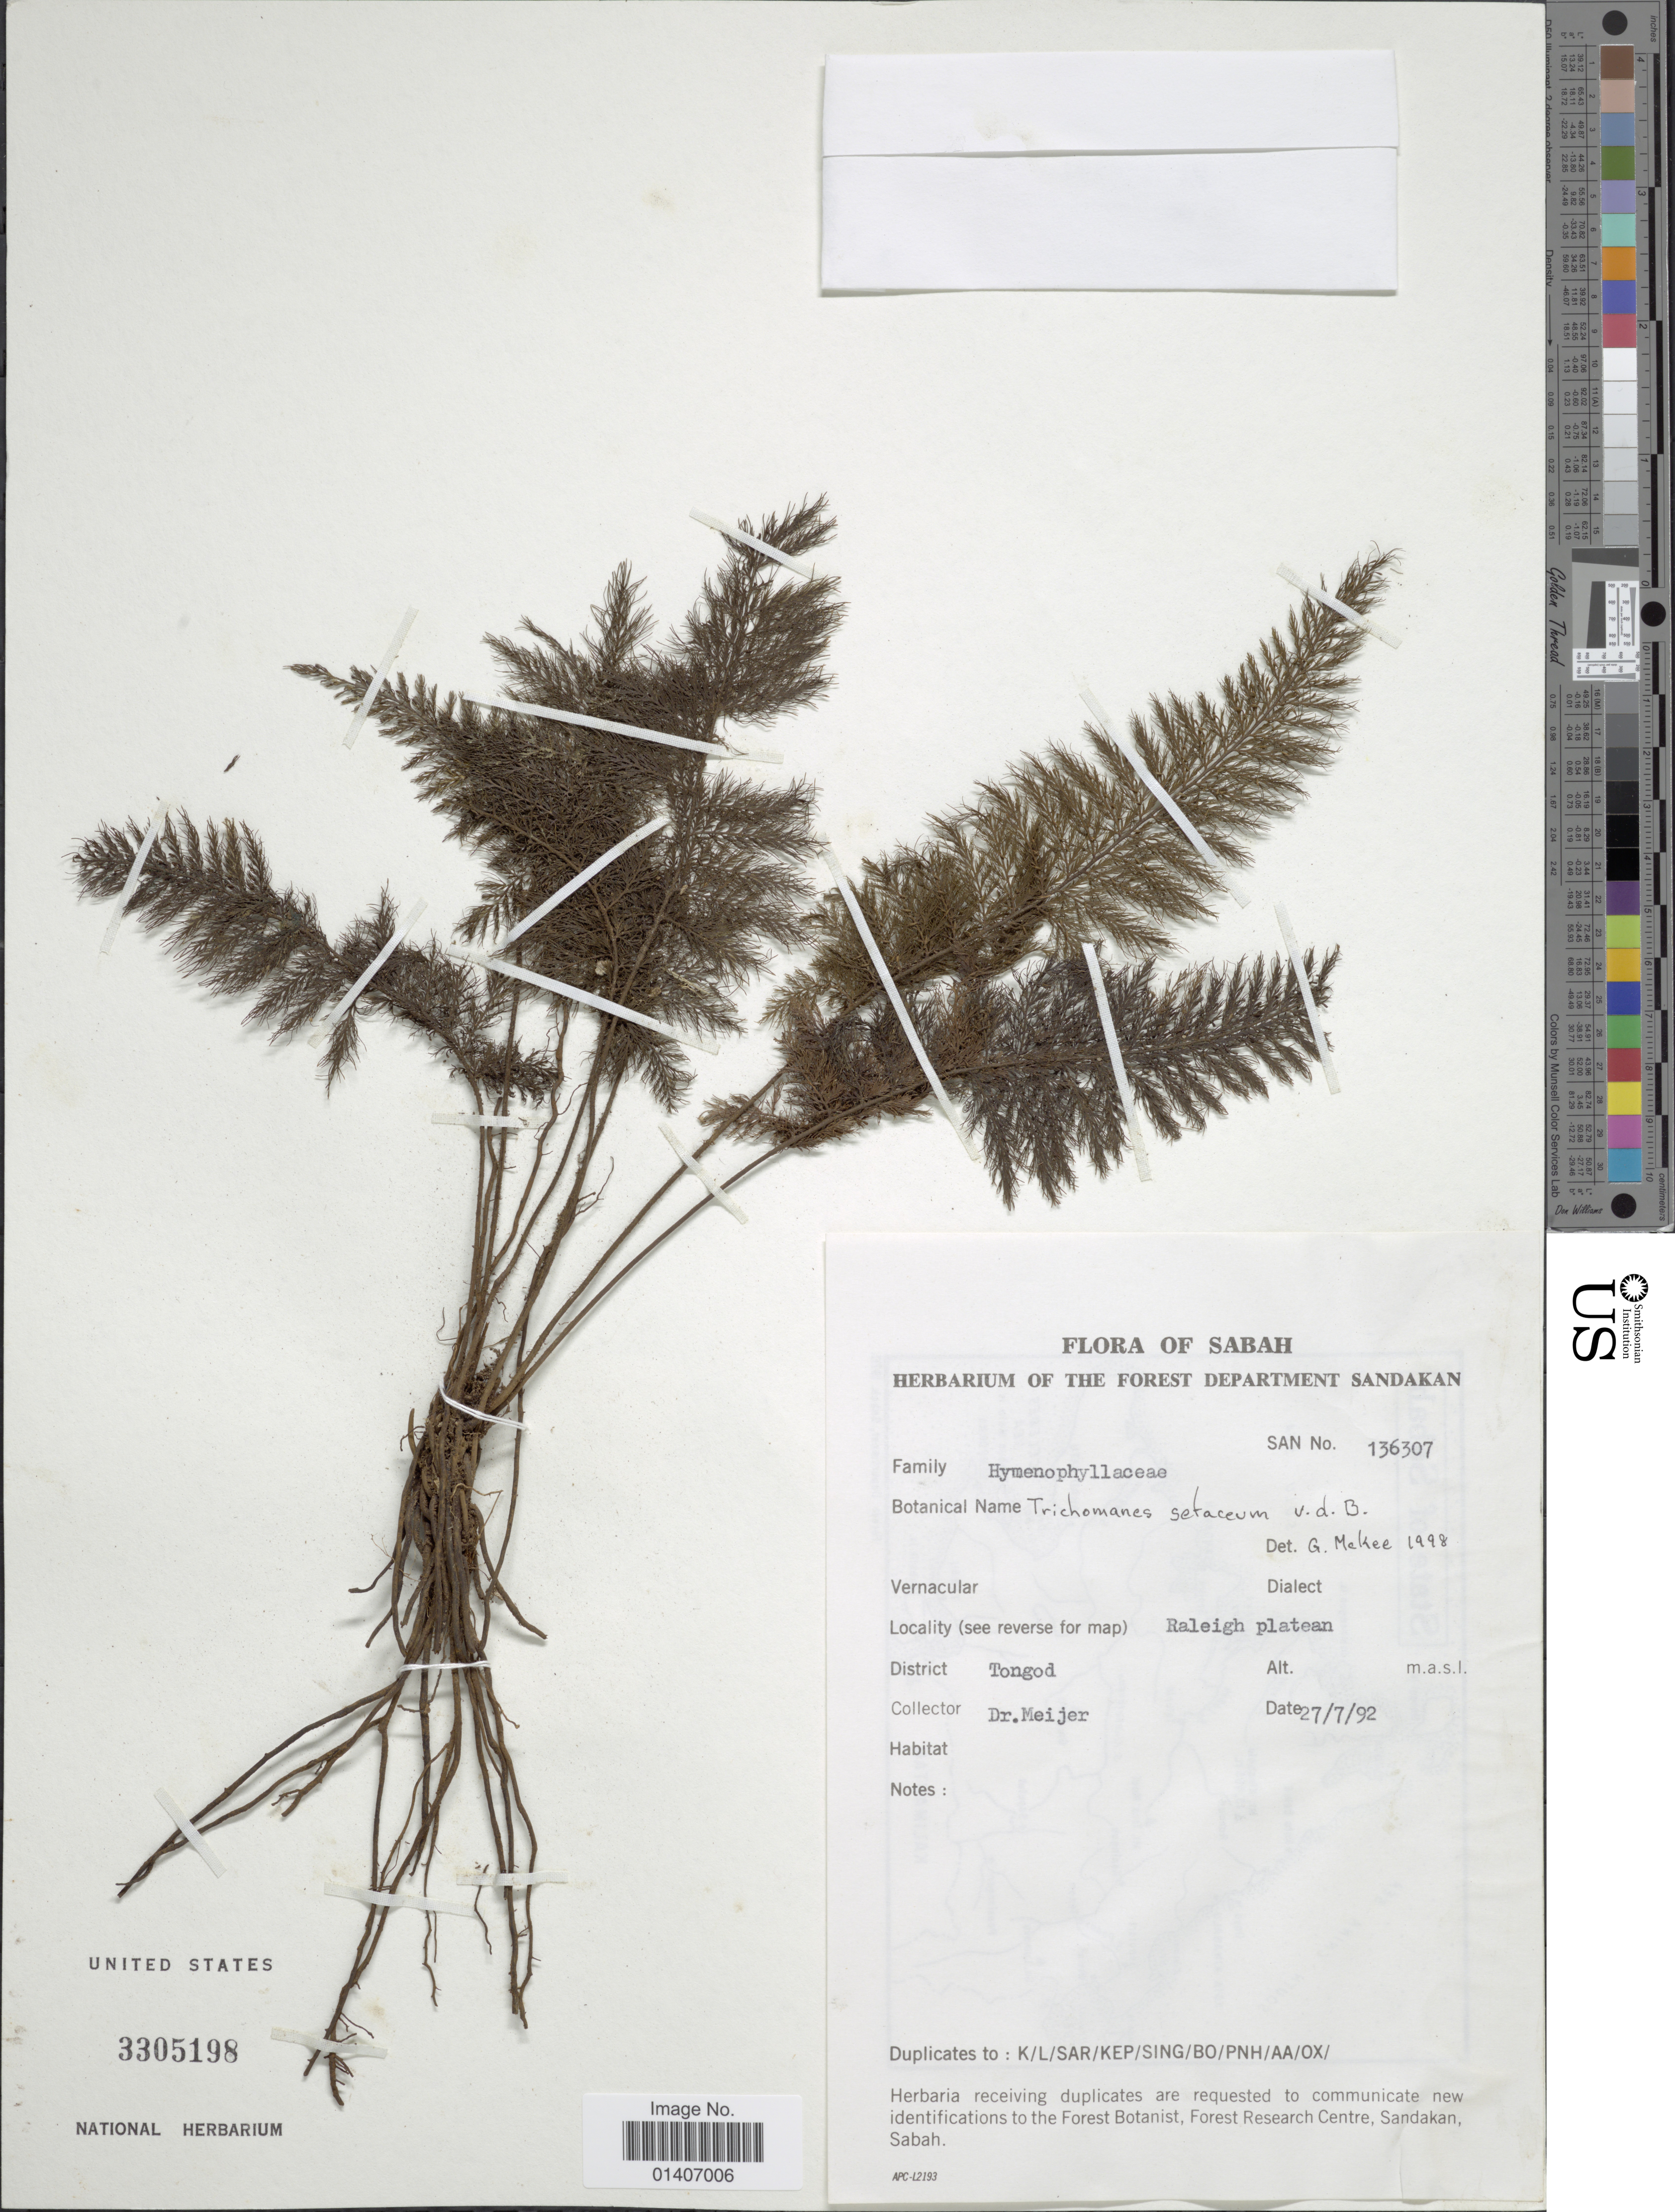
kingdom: Plantae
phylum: Tracheophyta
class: Polypodiopsida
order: Hymenophyllales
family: Hymenophyllaceae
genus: Abrodictyum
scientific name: Abrodictyum setaceum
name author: (Bosch) Ebihara & K. Iwats.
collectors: W. Meijer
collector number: SAN 136307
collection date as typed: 27/7/92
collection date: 1992-07-27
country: Malaysia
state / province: Sabah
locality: Raleigh Plateau, District Tongod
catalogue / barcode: US 3305198